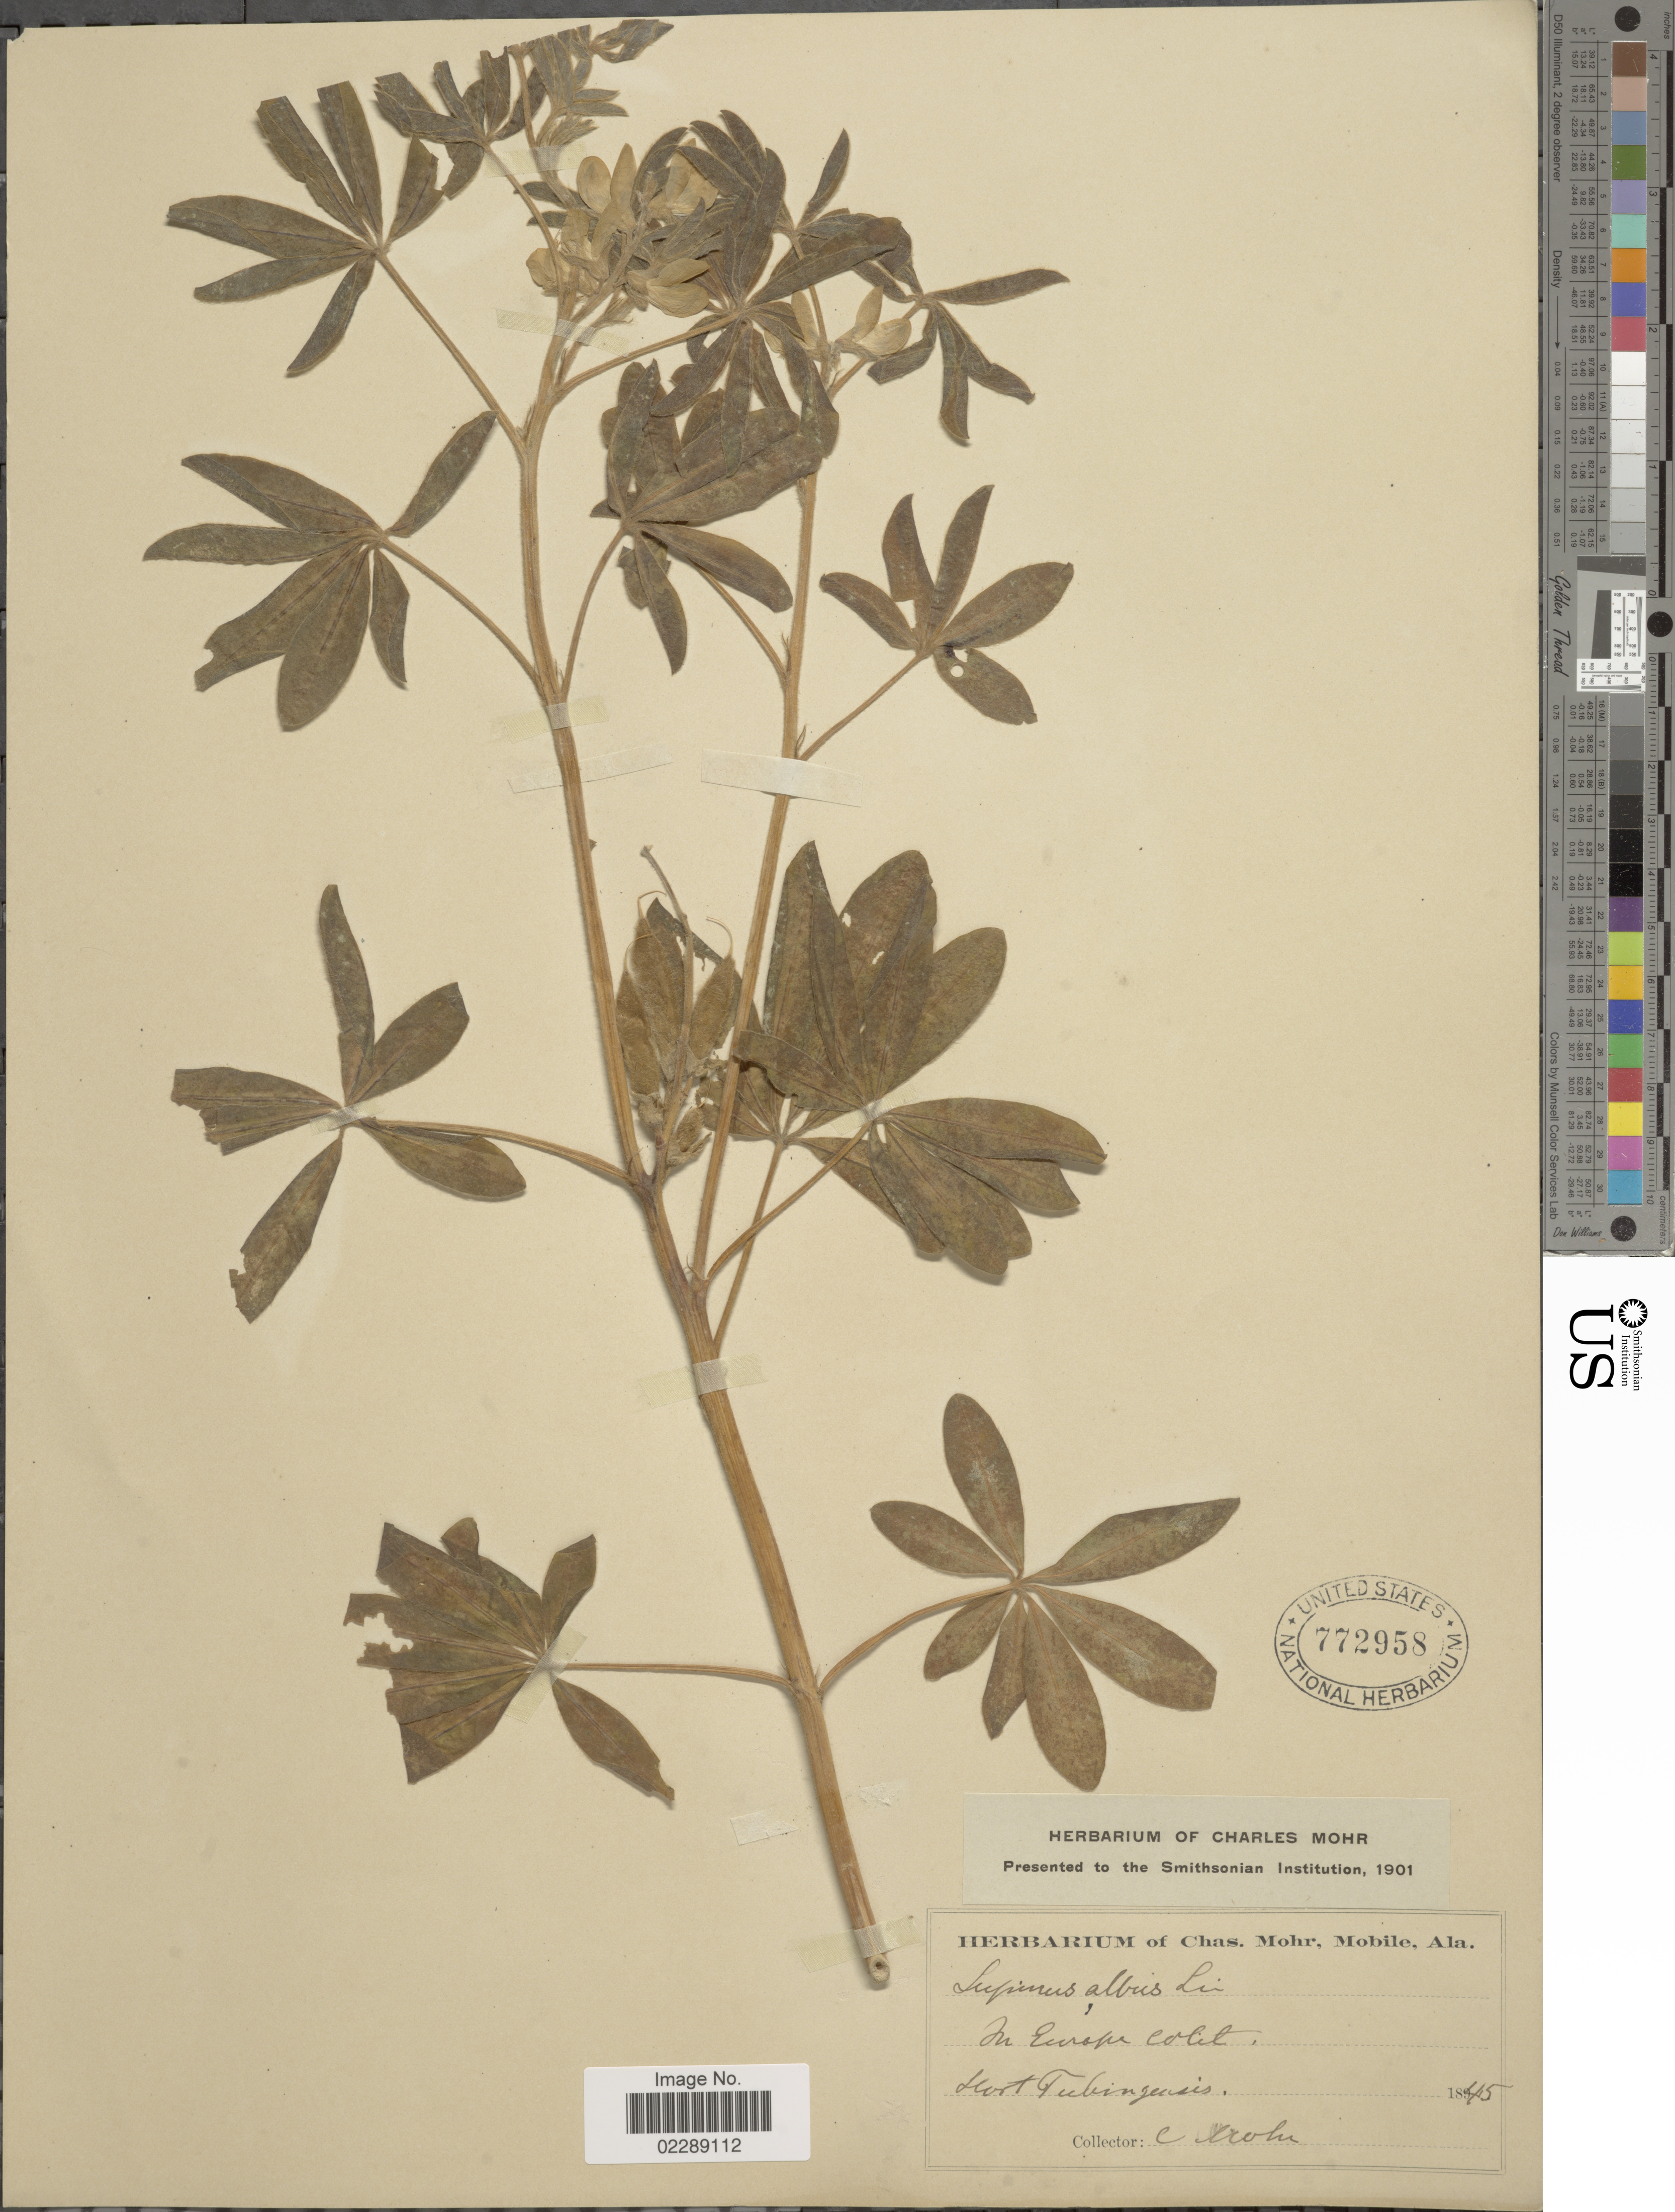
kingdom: Plantae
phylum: Tracheophyta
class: Magnoliopsida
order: Fabales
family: Fabaceae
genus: Lupinus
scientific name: Lupinus sp.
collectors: C. T. Mohr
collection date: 1845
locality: In Europe Coli, Hort Tubingusis [interpreted]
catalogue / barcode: US 772958